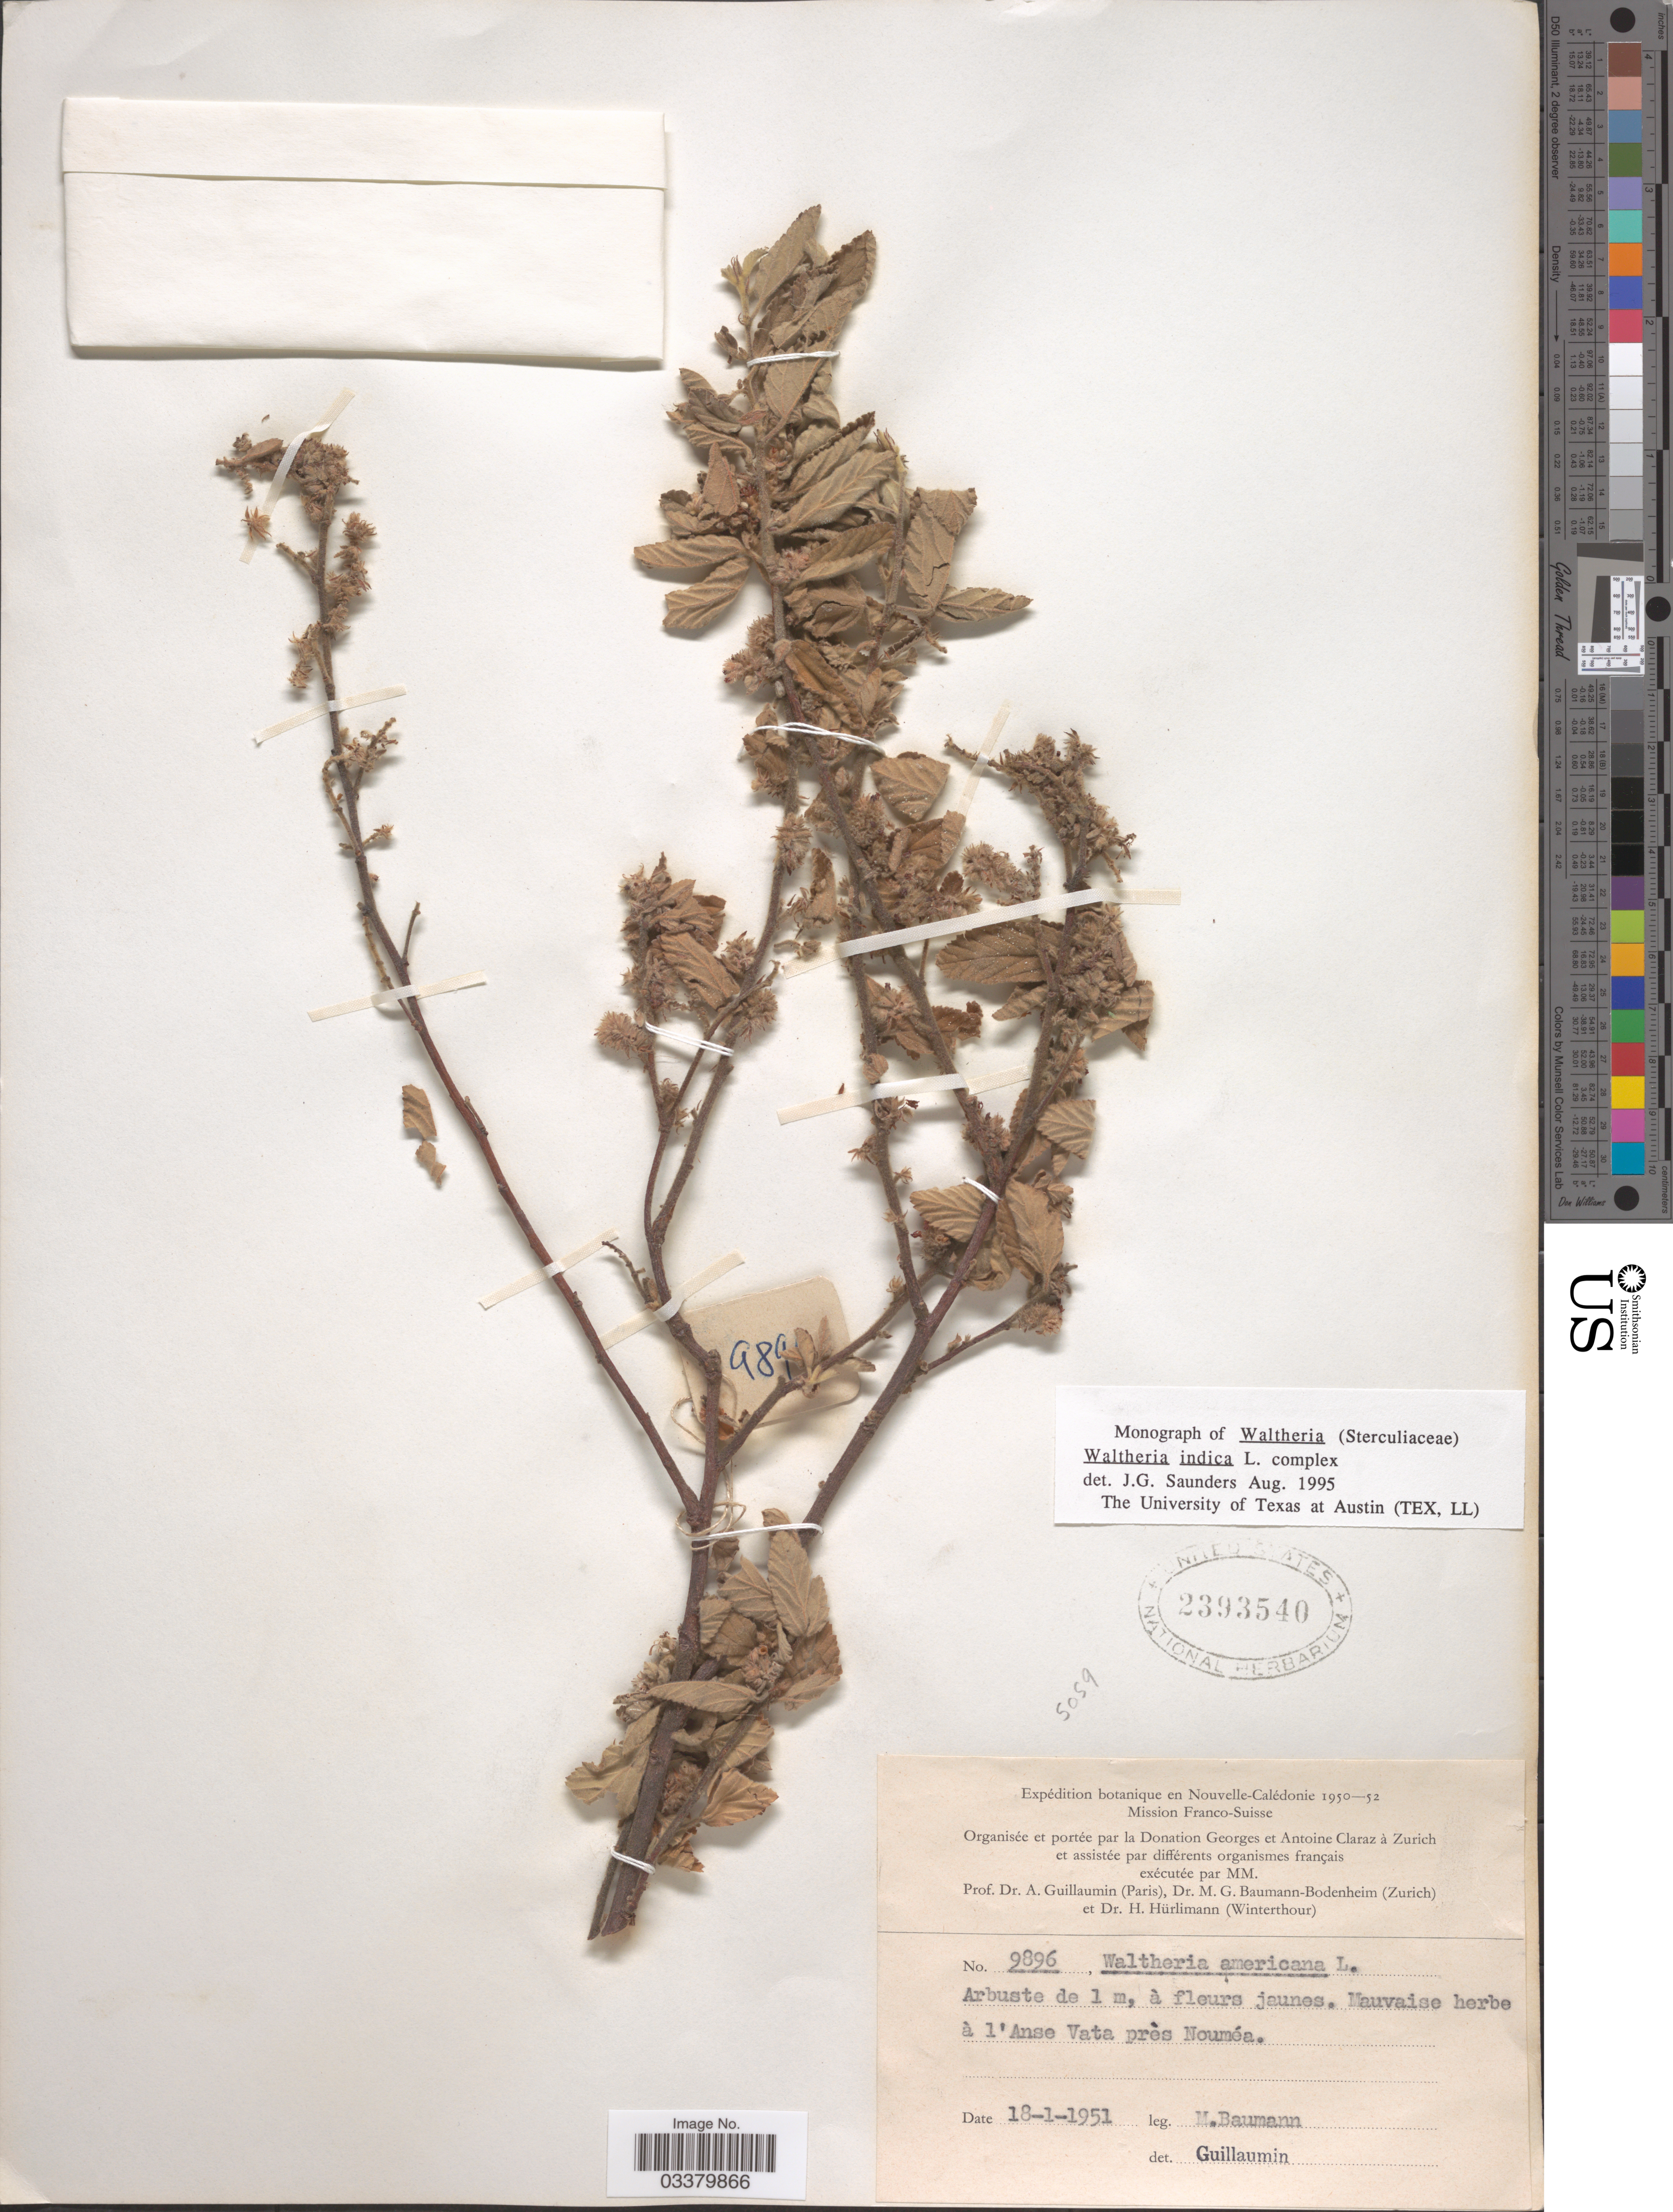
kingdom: Plantae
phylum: Tracheophyta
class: Magnoliopsida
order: Malvales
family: Malvaceae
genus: Waltheria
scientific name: Waltheria indica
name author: L.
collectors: M. Baumann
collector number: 9896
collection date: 1951-01-18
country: New Caledonia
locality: Nouvelle-Calédonie. Mauvaise herbe à l'Anse Vata près Nouméa.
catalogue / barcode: US 2393540